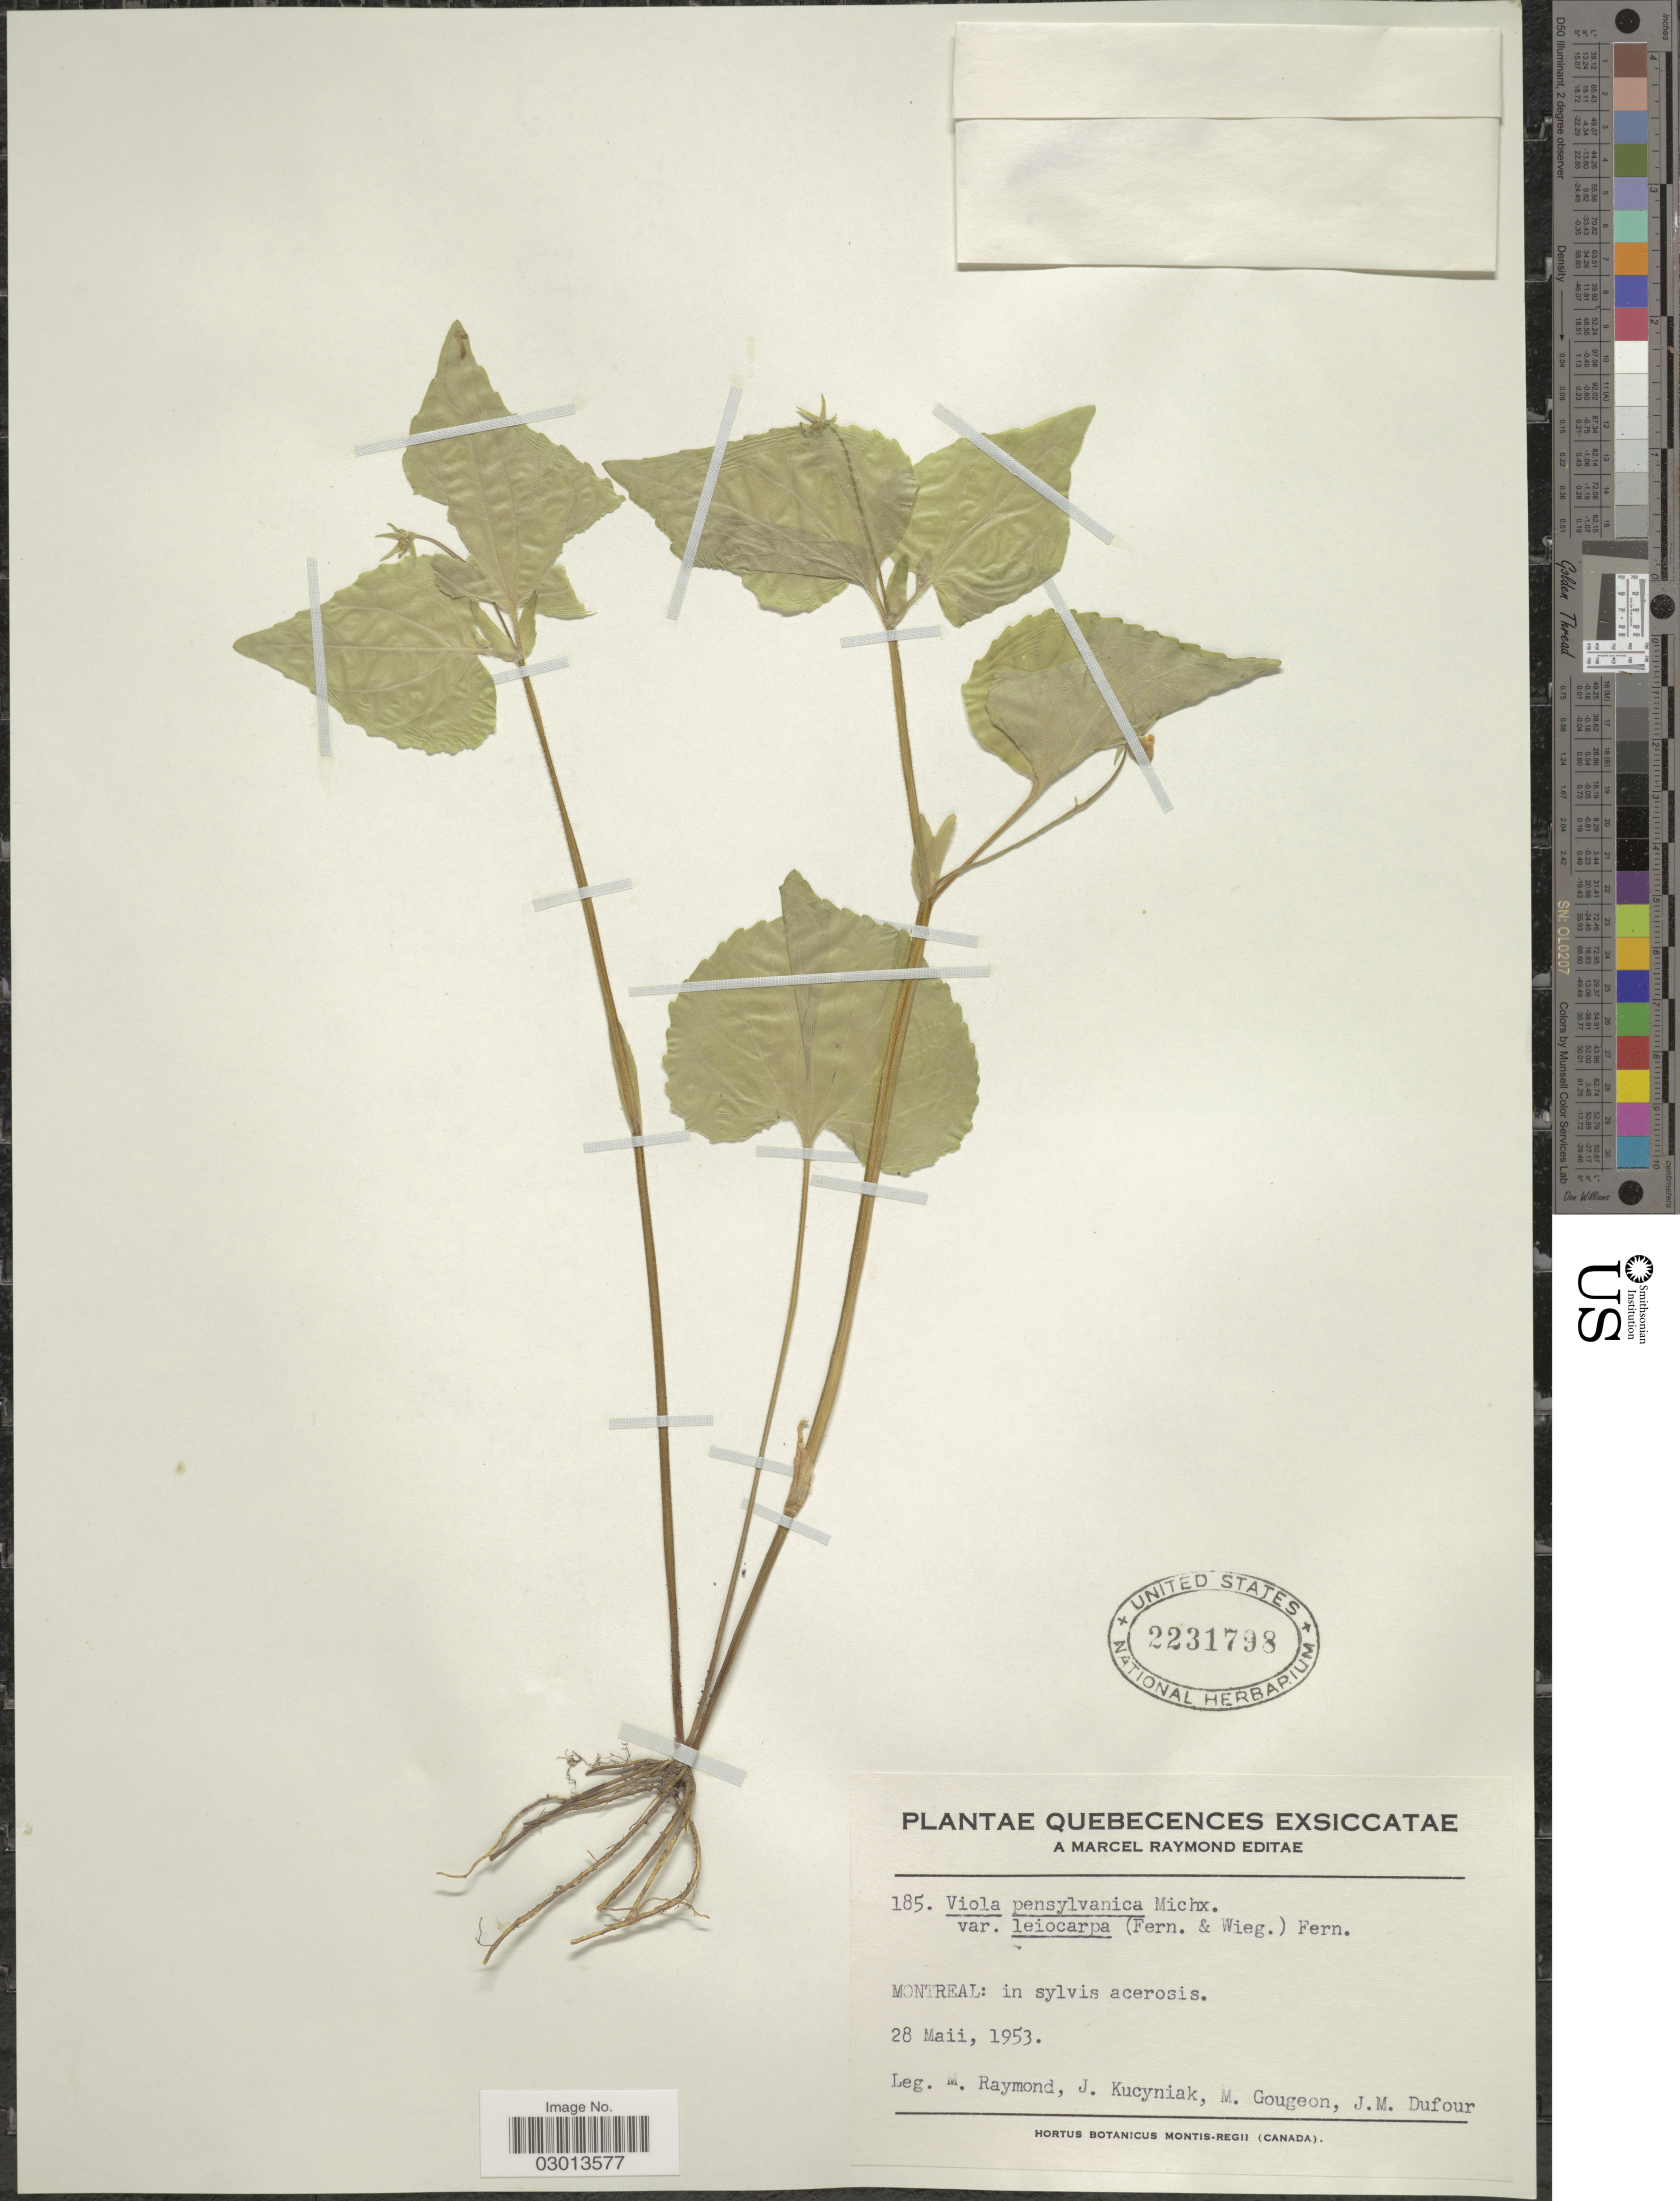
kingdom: Plantae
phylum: Tracheophyta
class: Magnoliopsida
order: Malpighiales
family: Violaceae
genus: Viola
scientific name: Viola pensylvanica var. leiocarpa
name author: (Fernald & Wiegand) Fernald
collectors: M. Raymond, J. Kucyniak, M. Gougeon & J. Dufour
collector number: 185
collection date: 1953-05-28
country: Canada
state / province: Quebec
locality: Montreal.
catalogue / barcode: US 2231798